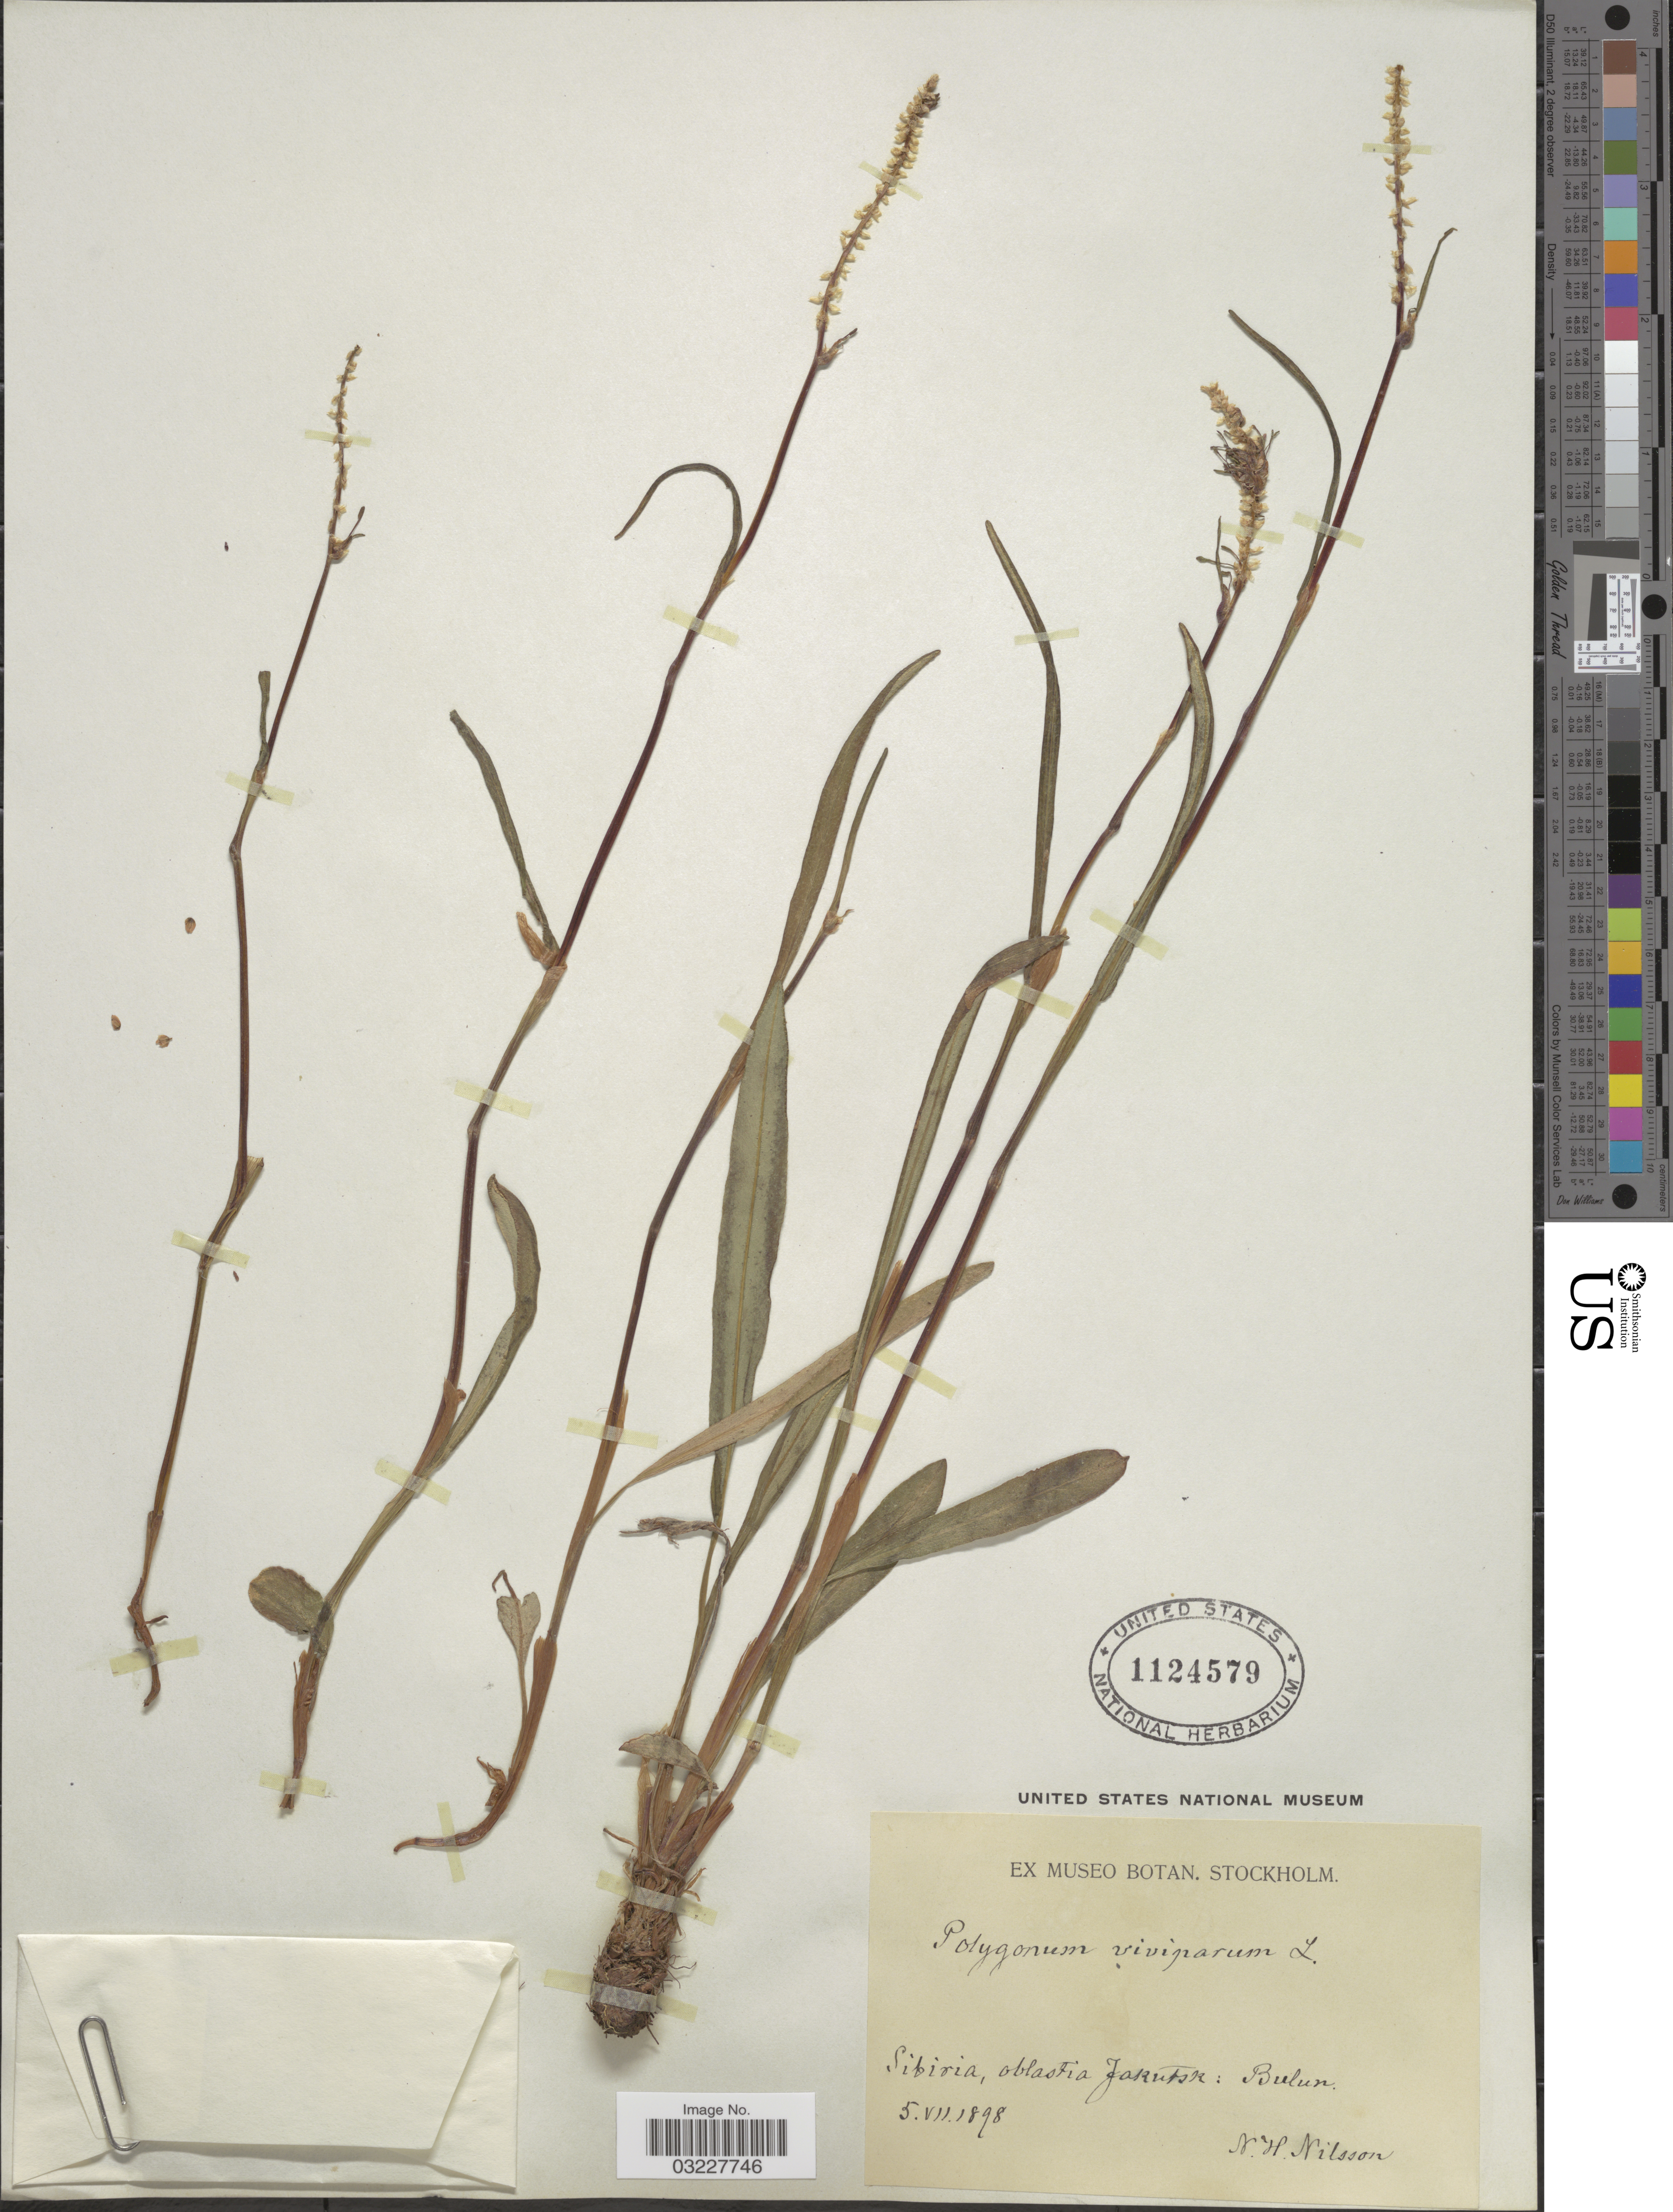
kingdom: Plantae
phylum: Tracheophyta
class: Magnoliopsida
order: Caryophyllales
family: Polygonaceae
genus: Bistorta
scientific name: Bistorta vivipara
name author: (L.) Delarbre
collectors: N. H. Nilsson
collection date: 1898-07-05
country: Russian Federation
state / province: Sakha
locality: Sibiria, oblastia Jarutsk: Bulun.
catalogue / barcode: US 1124579